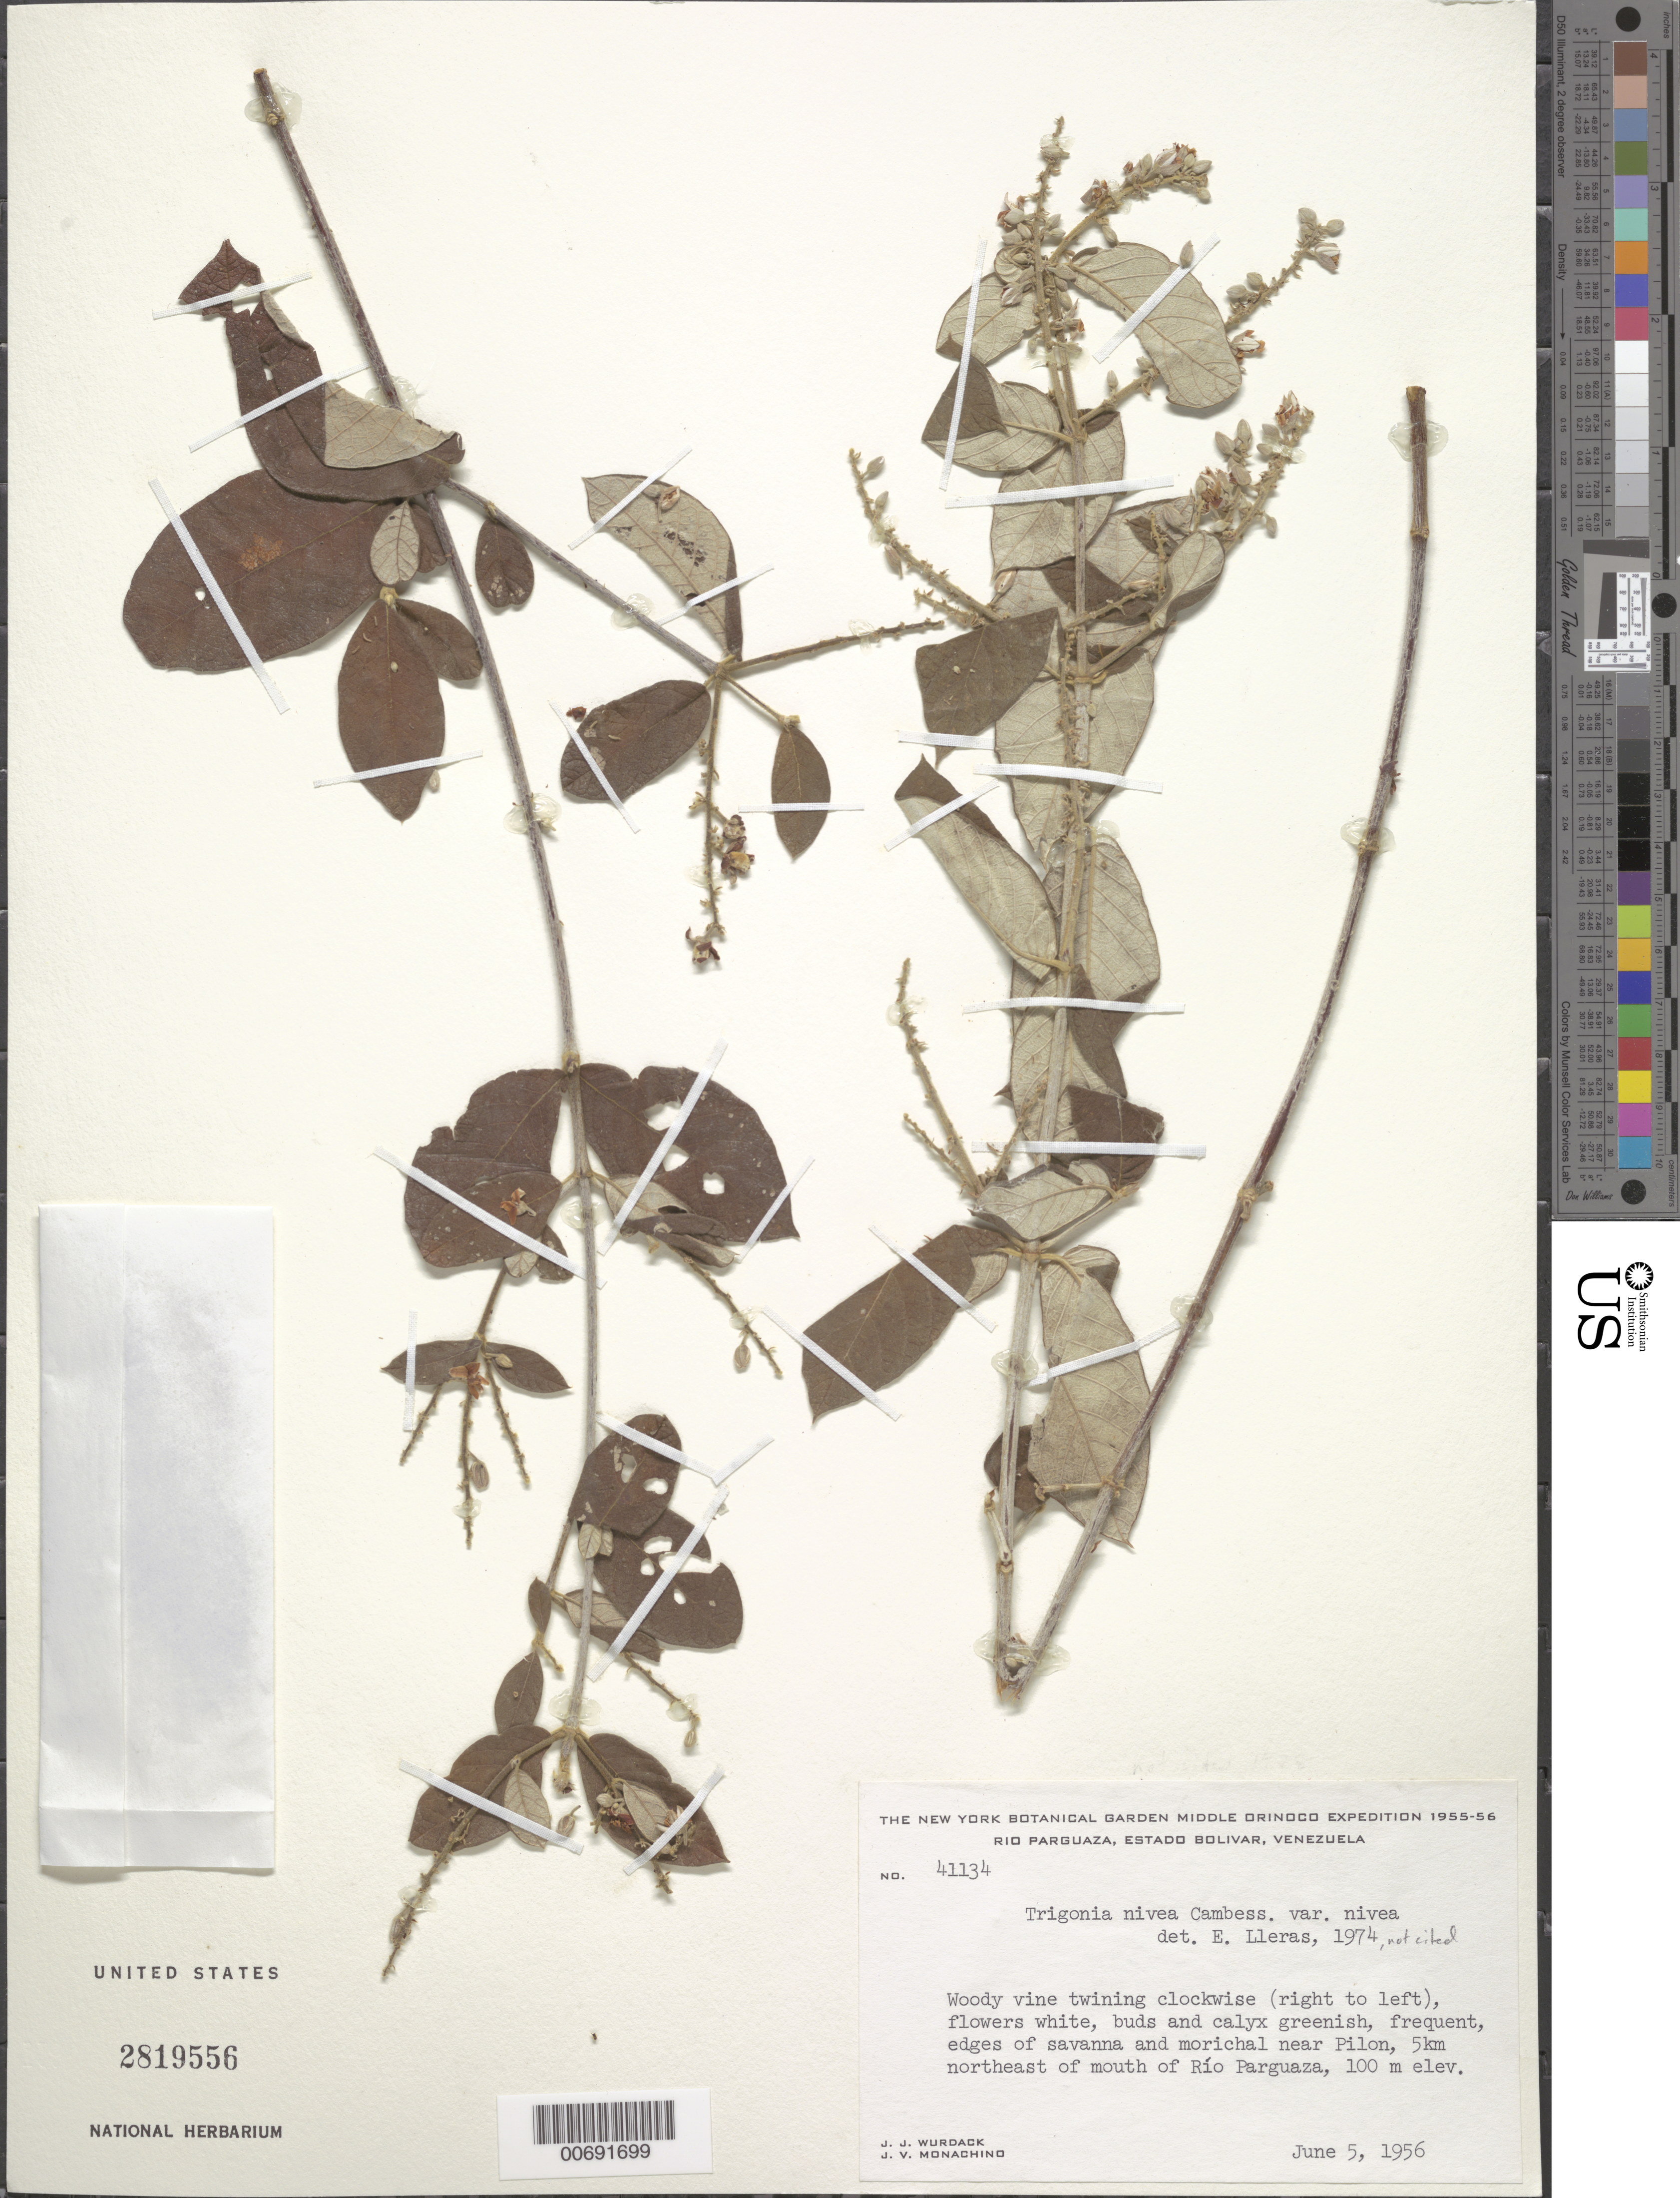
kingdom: Plantae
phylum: Tracheophyta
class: Magnoliopsida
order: Malpighiales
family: Trigoniaceae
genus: Trigonia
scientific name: Trigonia nivea var. nivea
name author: Cambess.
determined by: Lleras, E.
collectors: J. J. Wurdack & J. V. Monachino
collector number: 41134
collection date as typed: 5-Jun-56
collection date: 1956-06-05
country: Venezuela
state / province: Bolívar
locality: Pilon, near; 5 km NE of mouth of Río Parguaza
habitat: Edges of savanna and morichal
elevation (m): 100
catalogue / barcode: US 2819556